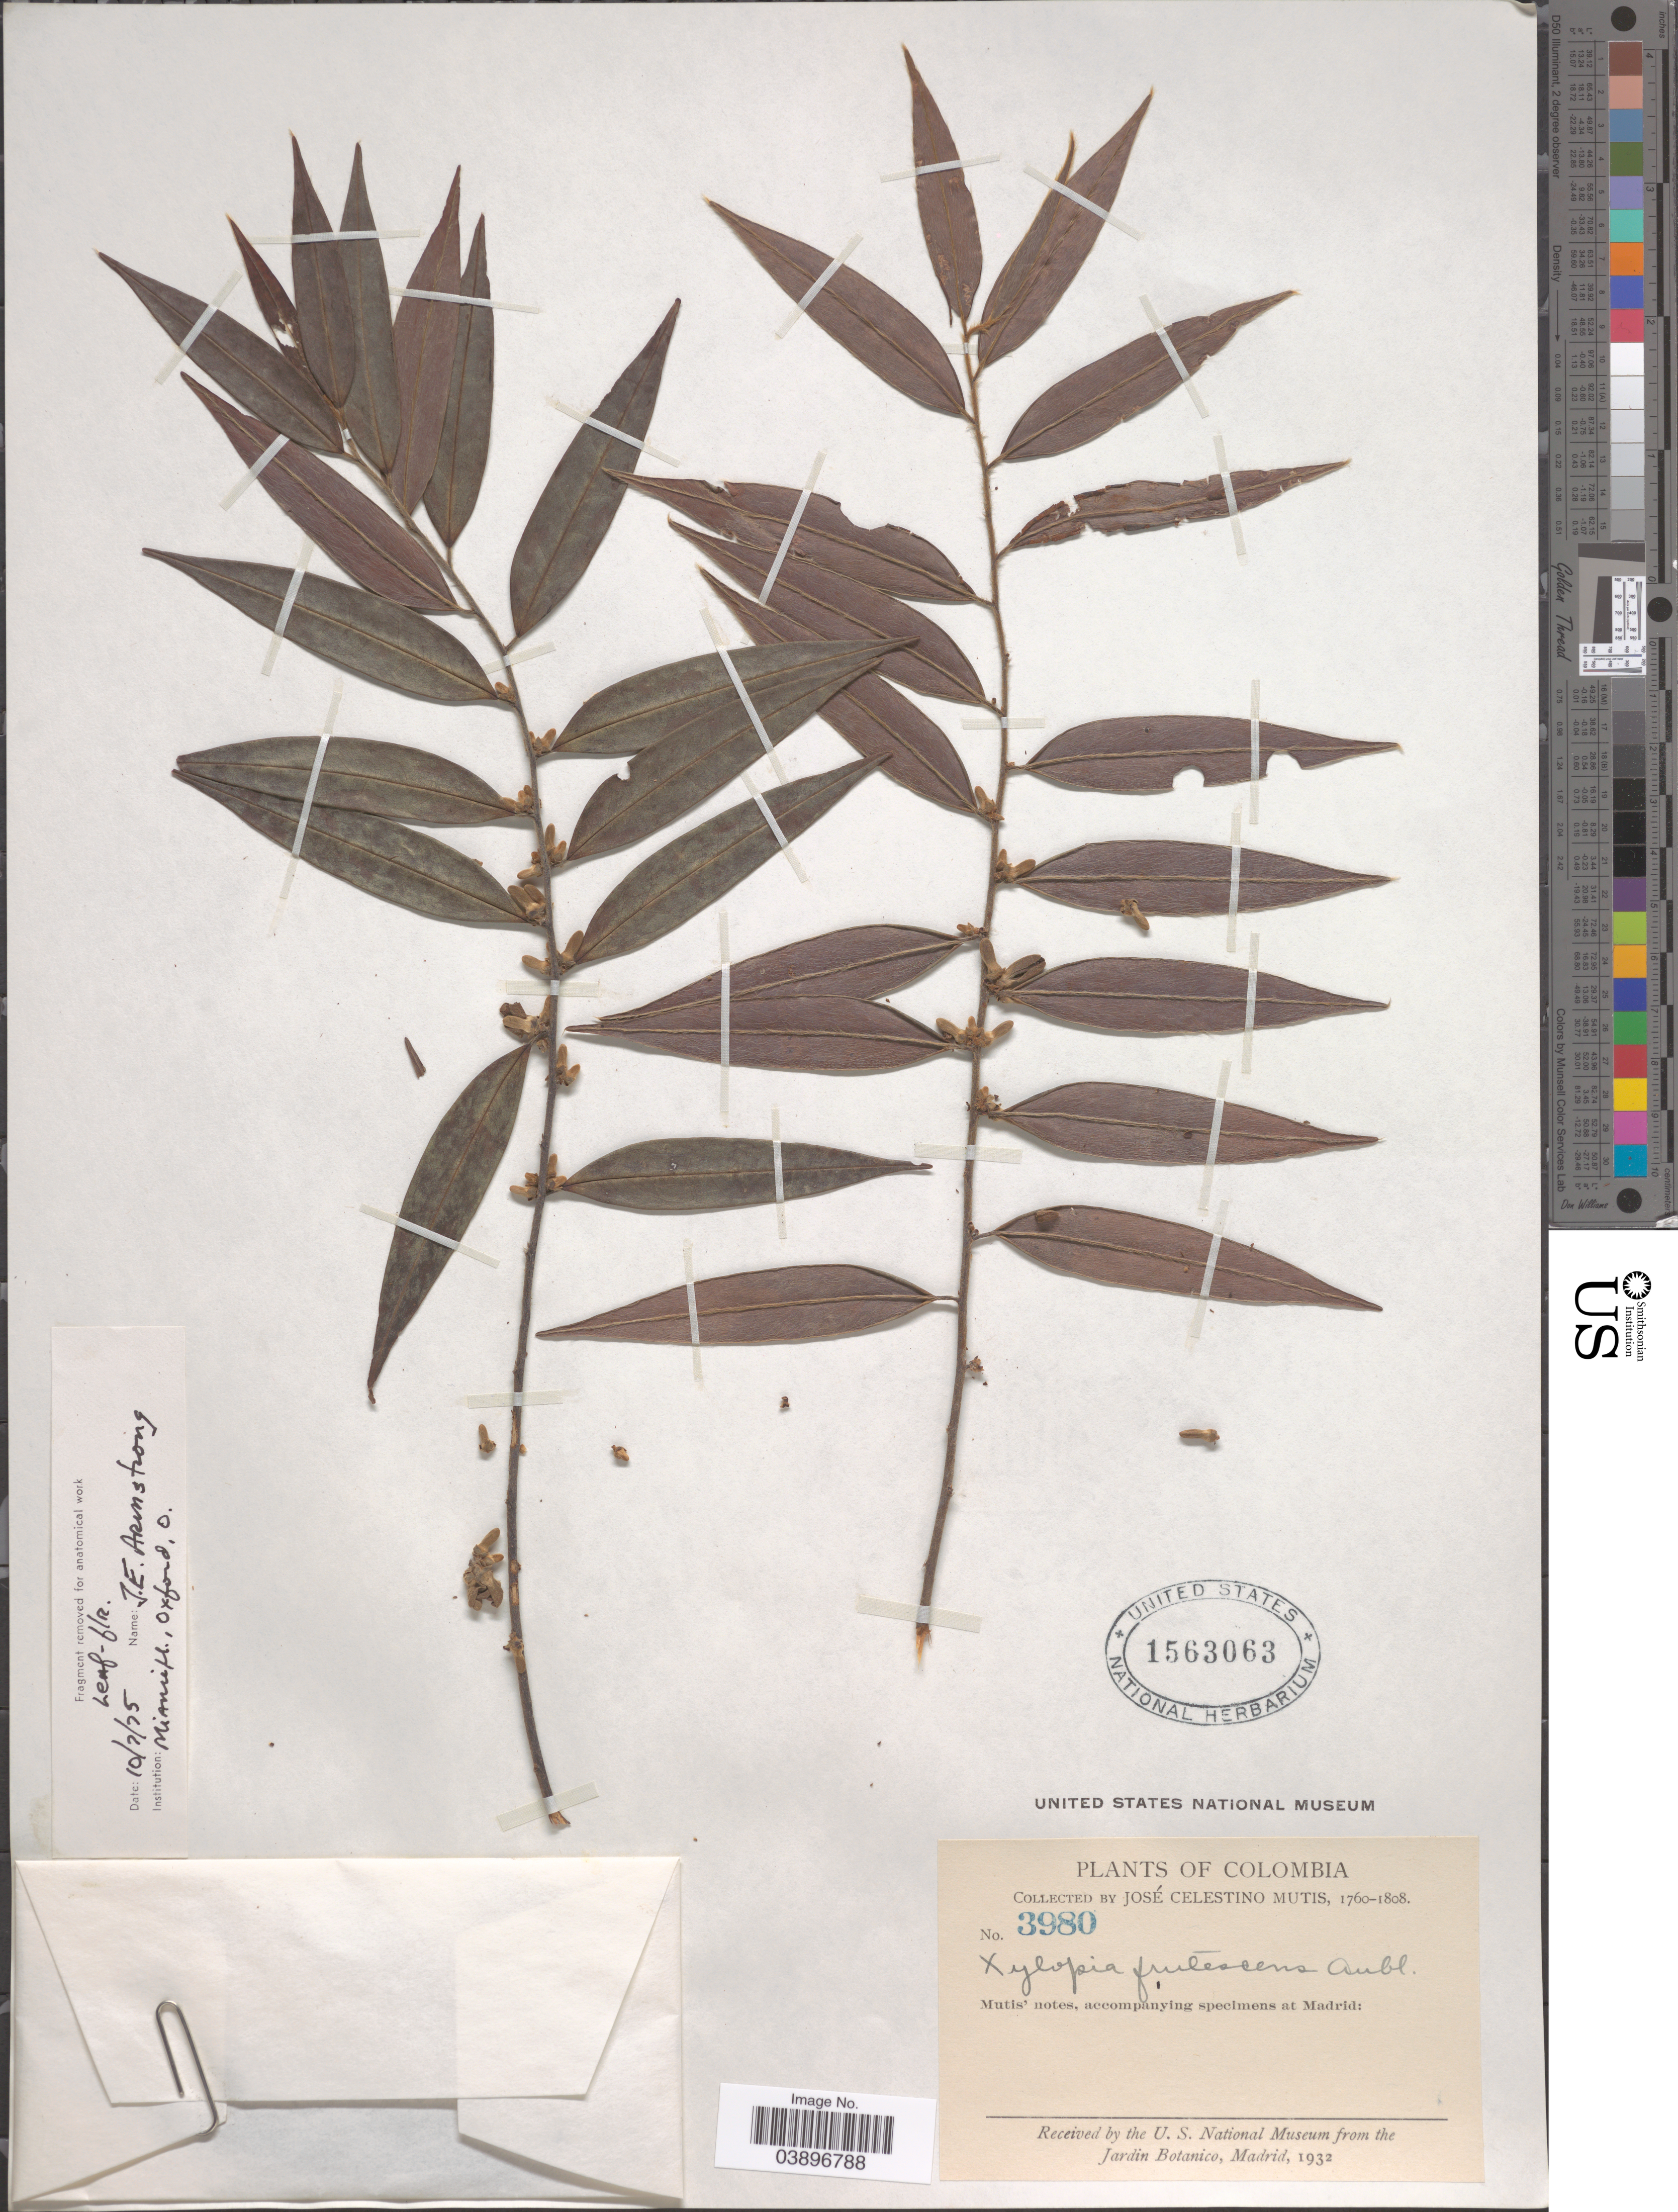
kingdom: Plantae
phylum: Tracheophyta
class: Magnoliopsida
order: Magnoliales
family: Annonaceae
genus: Xylopia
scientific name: Xylopia frutescens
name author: Aubl.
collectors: J. C. B. Mutis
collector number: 3980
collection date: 1760/1808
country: Colombia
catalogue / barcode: US 1563063